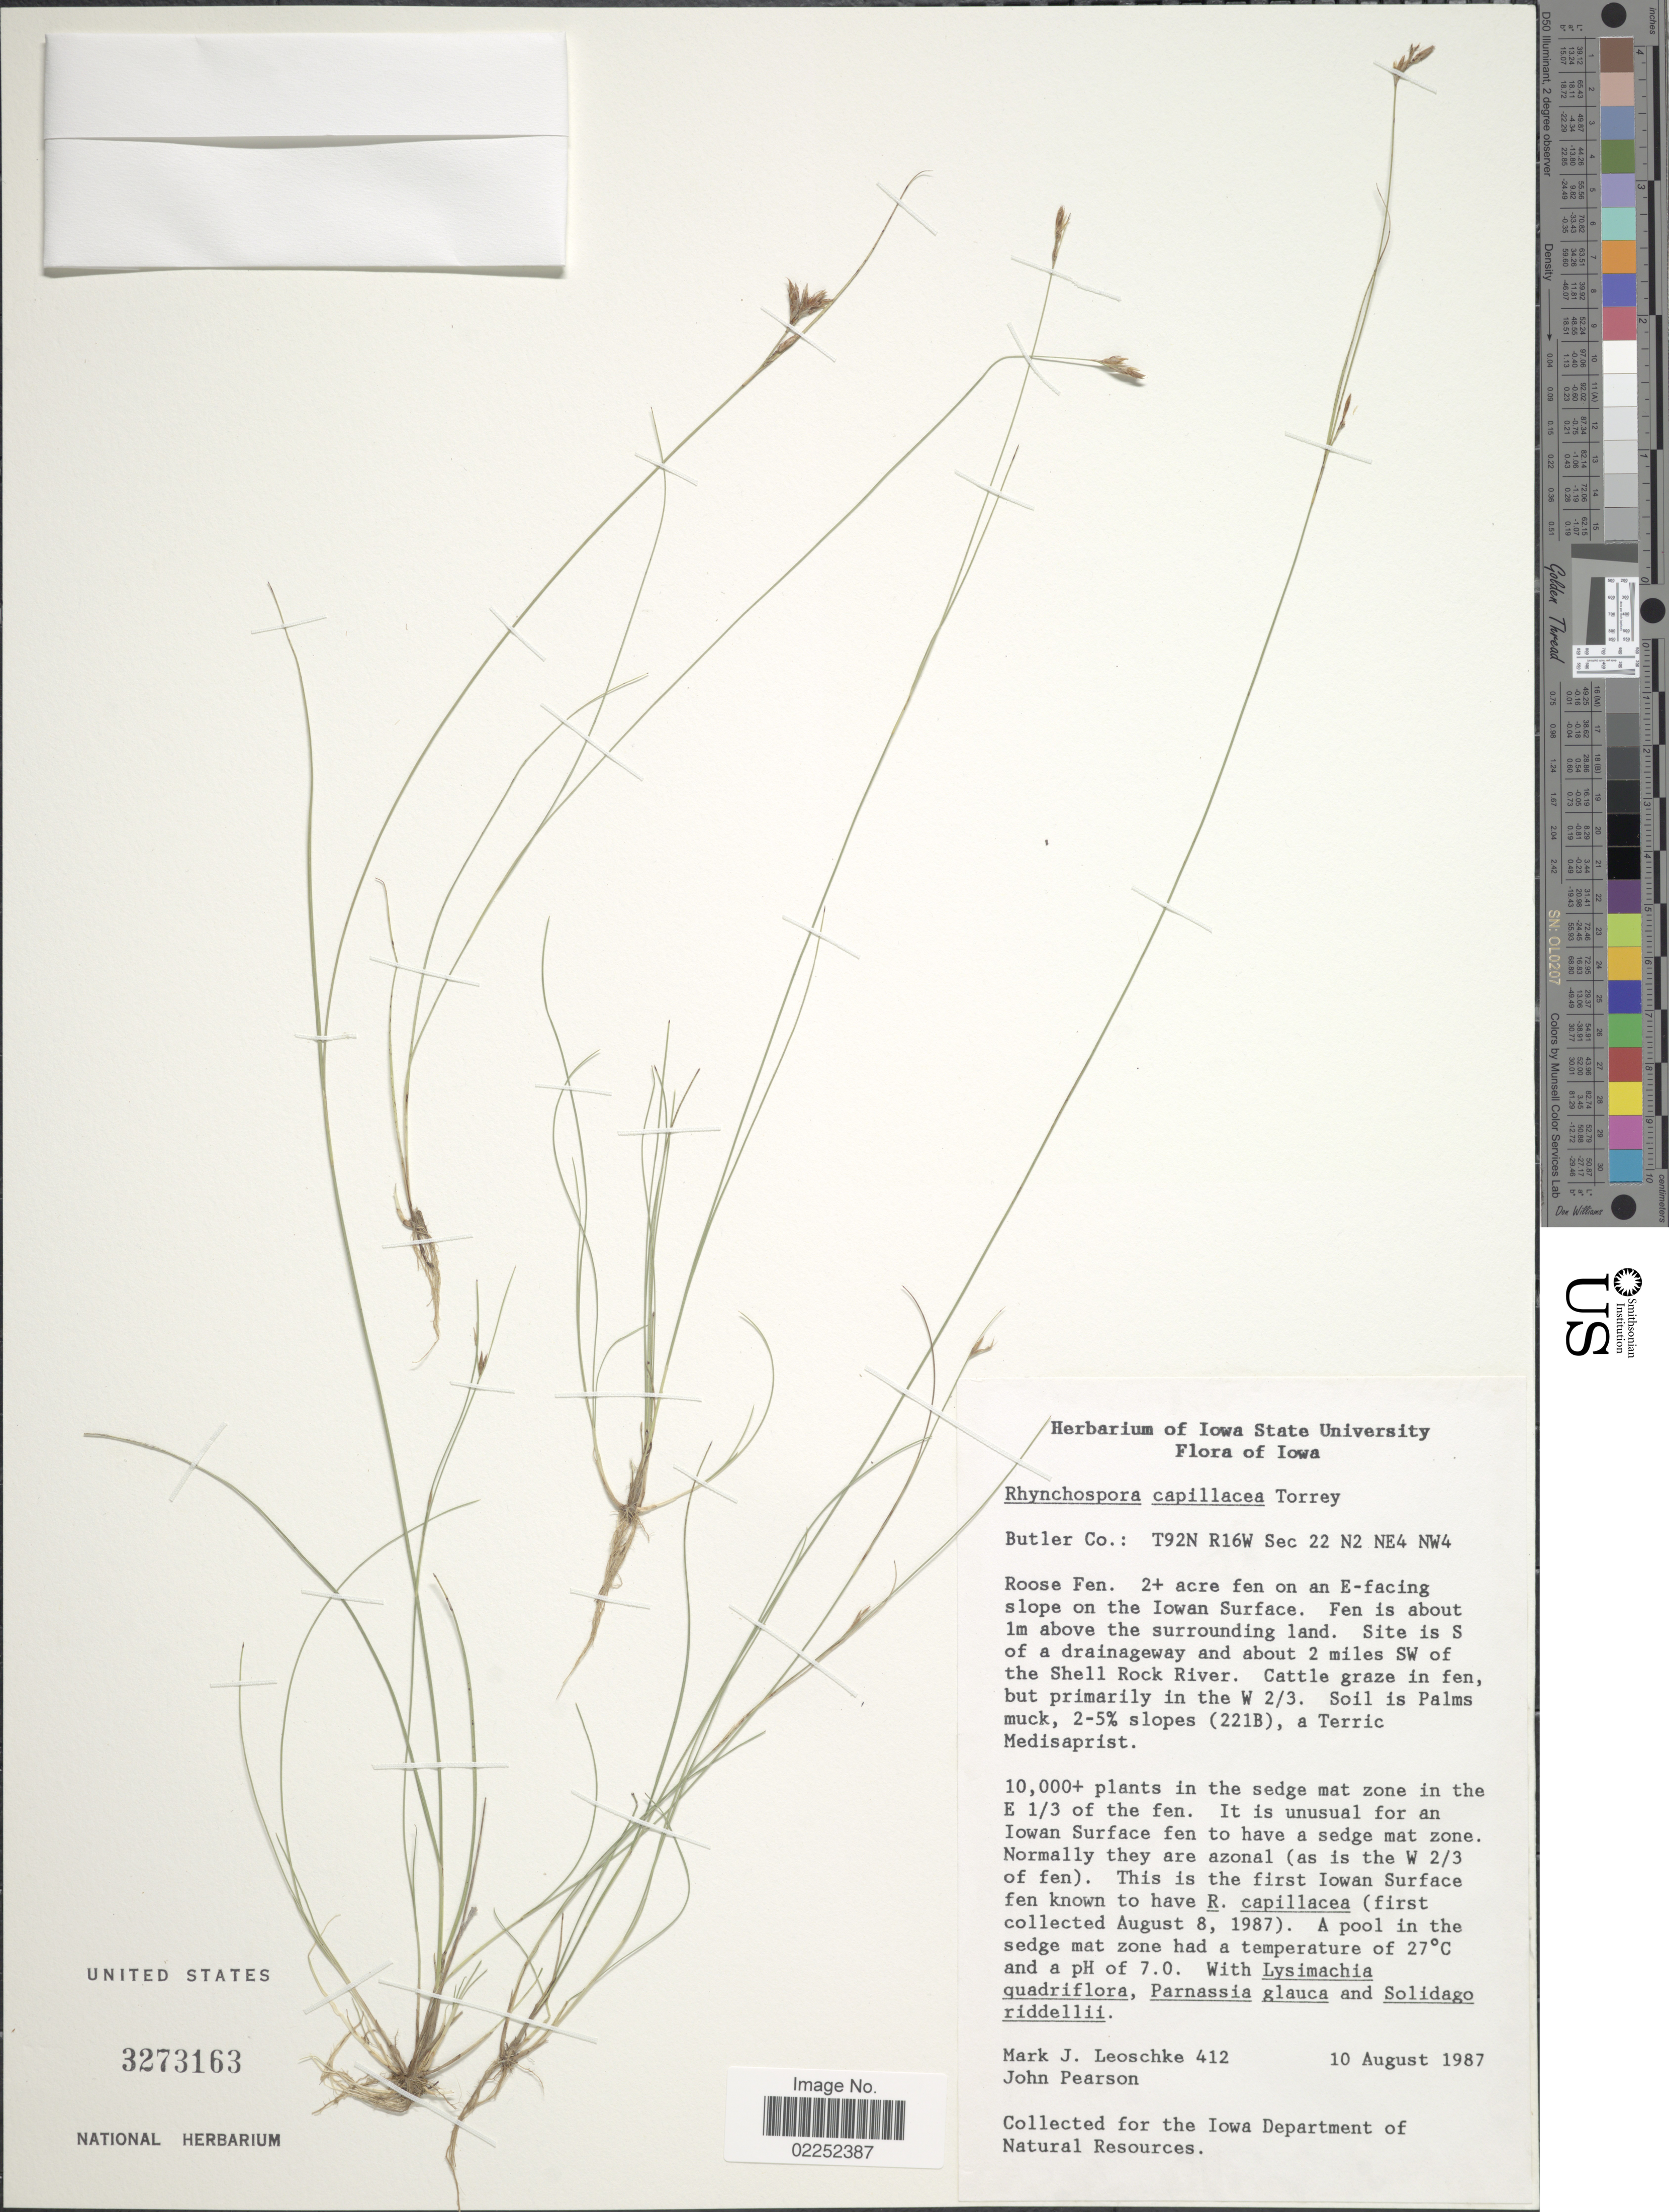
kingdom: Plantae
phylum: Tracheophyta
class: Liliopsida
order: Poales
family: Cyperaceae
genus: Rhynchospora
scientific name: Rhynchospora capillacea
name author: Torr.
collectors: M. J. Leoschke & J. B. Pearson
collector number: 412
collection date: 1987-08-10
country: United States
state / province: Iowa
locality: Butler Co: T92N R16W Sec 22 N2 NE4 NW4, Roose Fen. 2+ acre fen on an E-facing slope on the Iowan Surface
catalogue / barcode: US 3273163